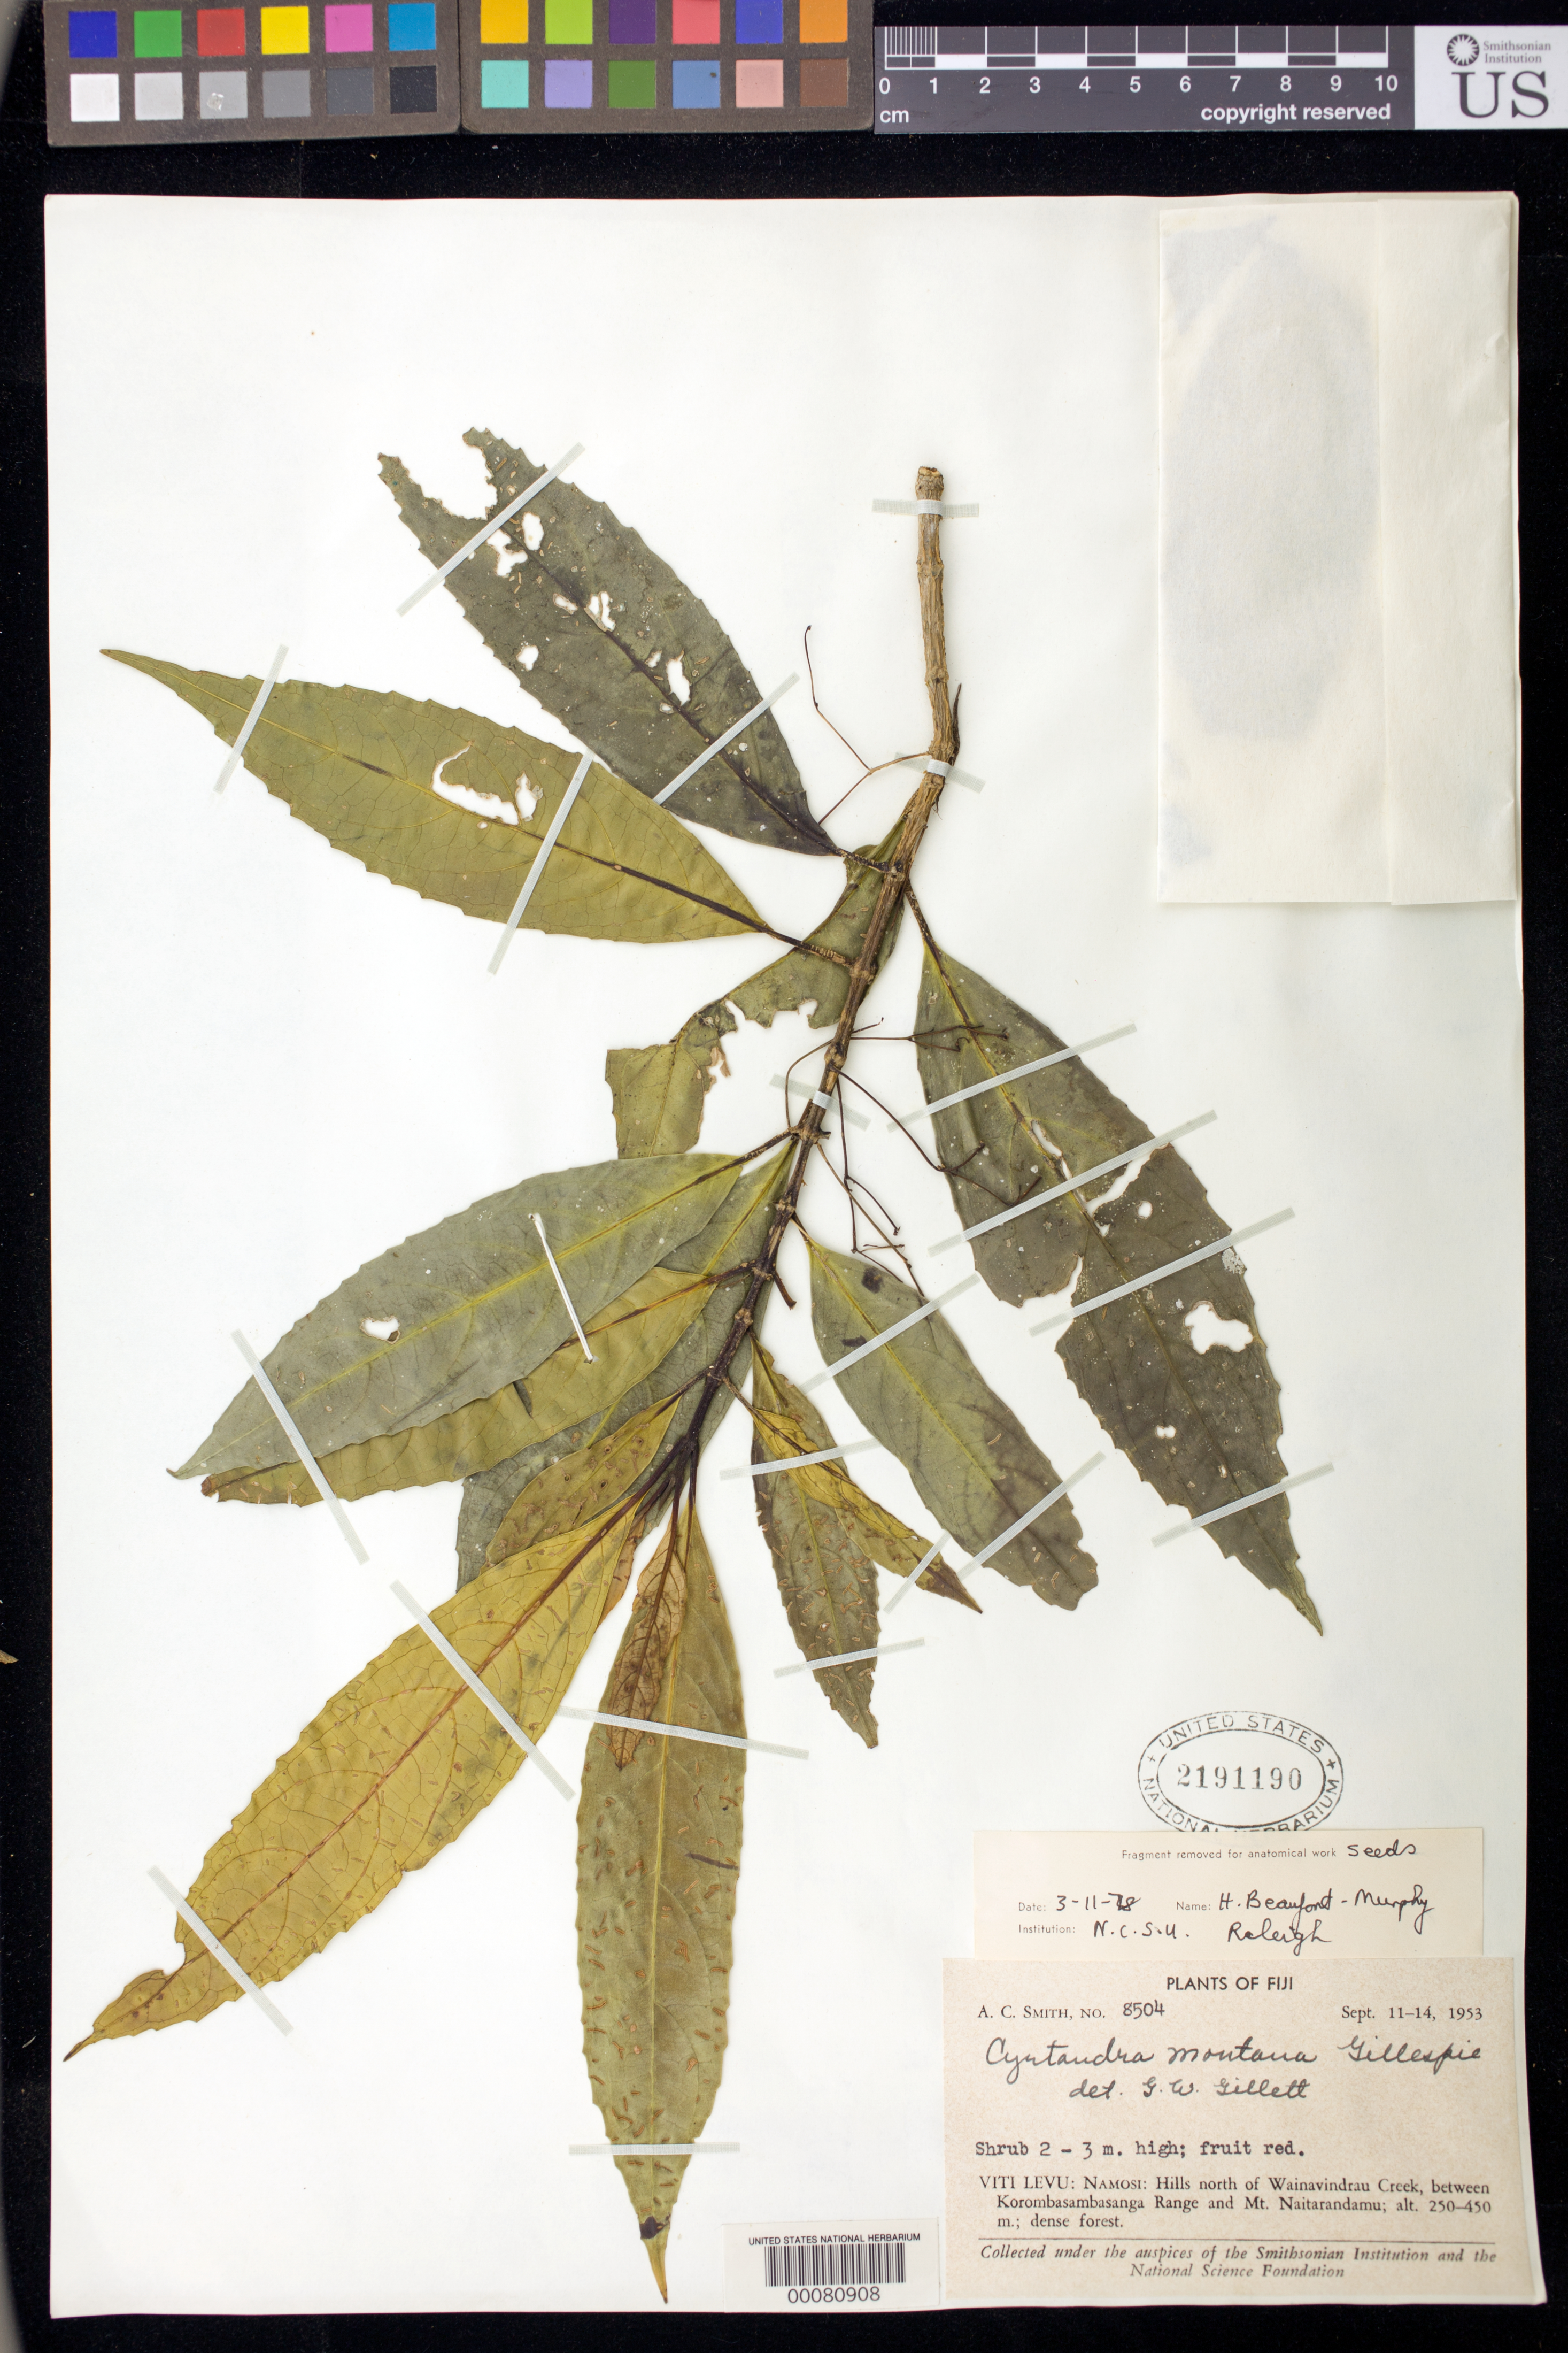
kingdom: Plantae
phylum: Tracheophyta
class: Magnoliopsida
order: Lamiales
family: Gesneriaceae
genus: Cyrtandra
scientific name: Cyrtandra montana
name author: Gillespie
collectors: A. C. Smith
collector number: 8504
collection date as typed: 11-14 Sep 1953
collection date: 1953-09-11/1953-09-14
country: Fiji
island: Viti Levu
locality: Namosi, hills n of wainavindrau creek, between korombasambasanga range and mt naitarandamu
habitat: Dense forest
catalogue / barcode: US 2191190